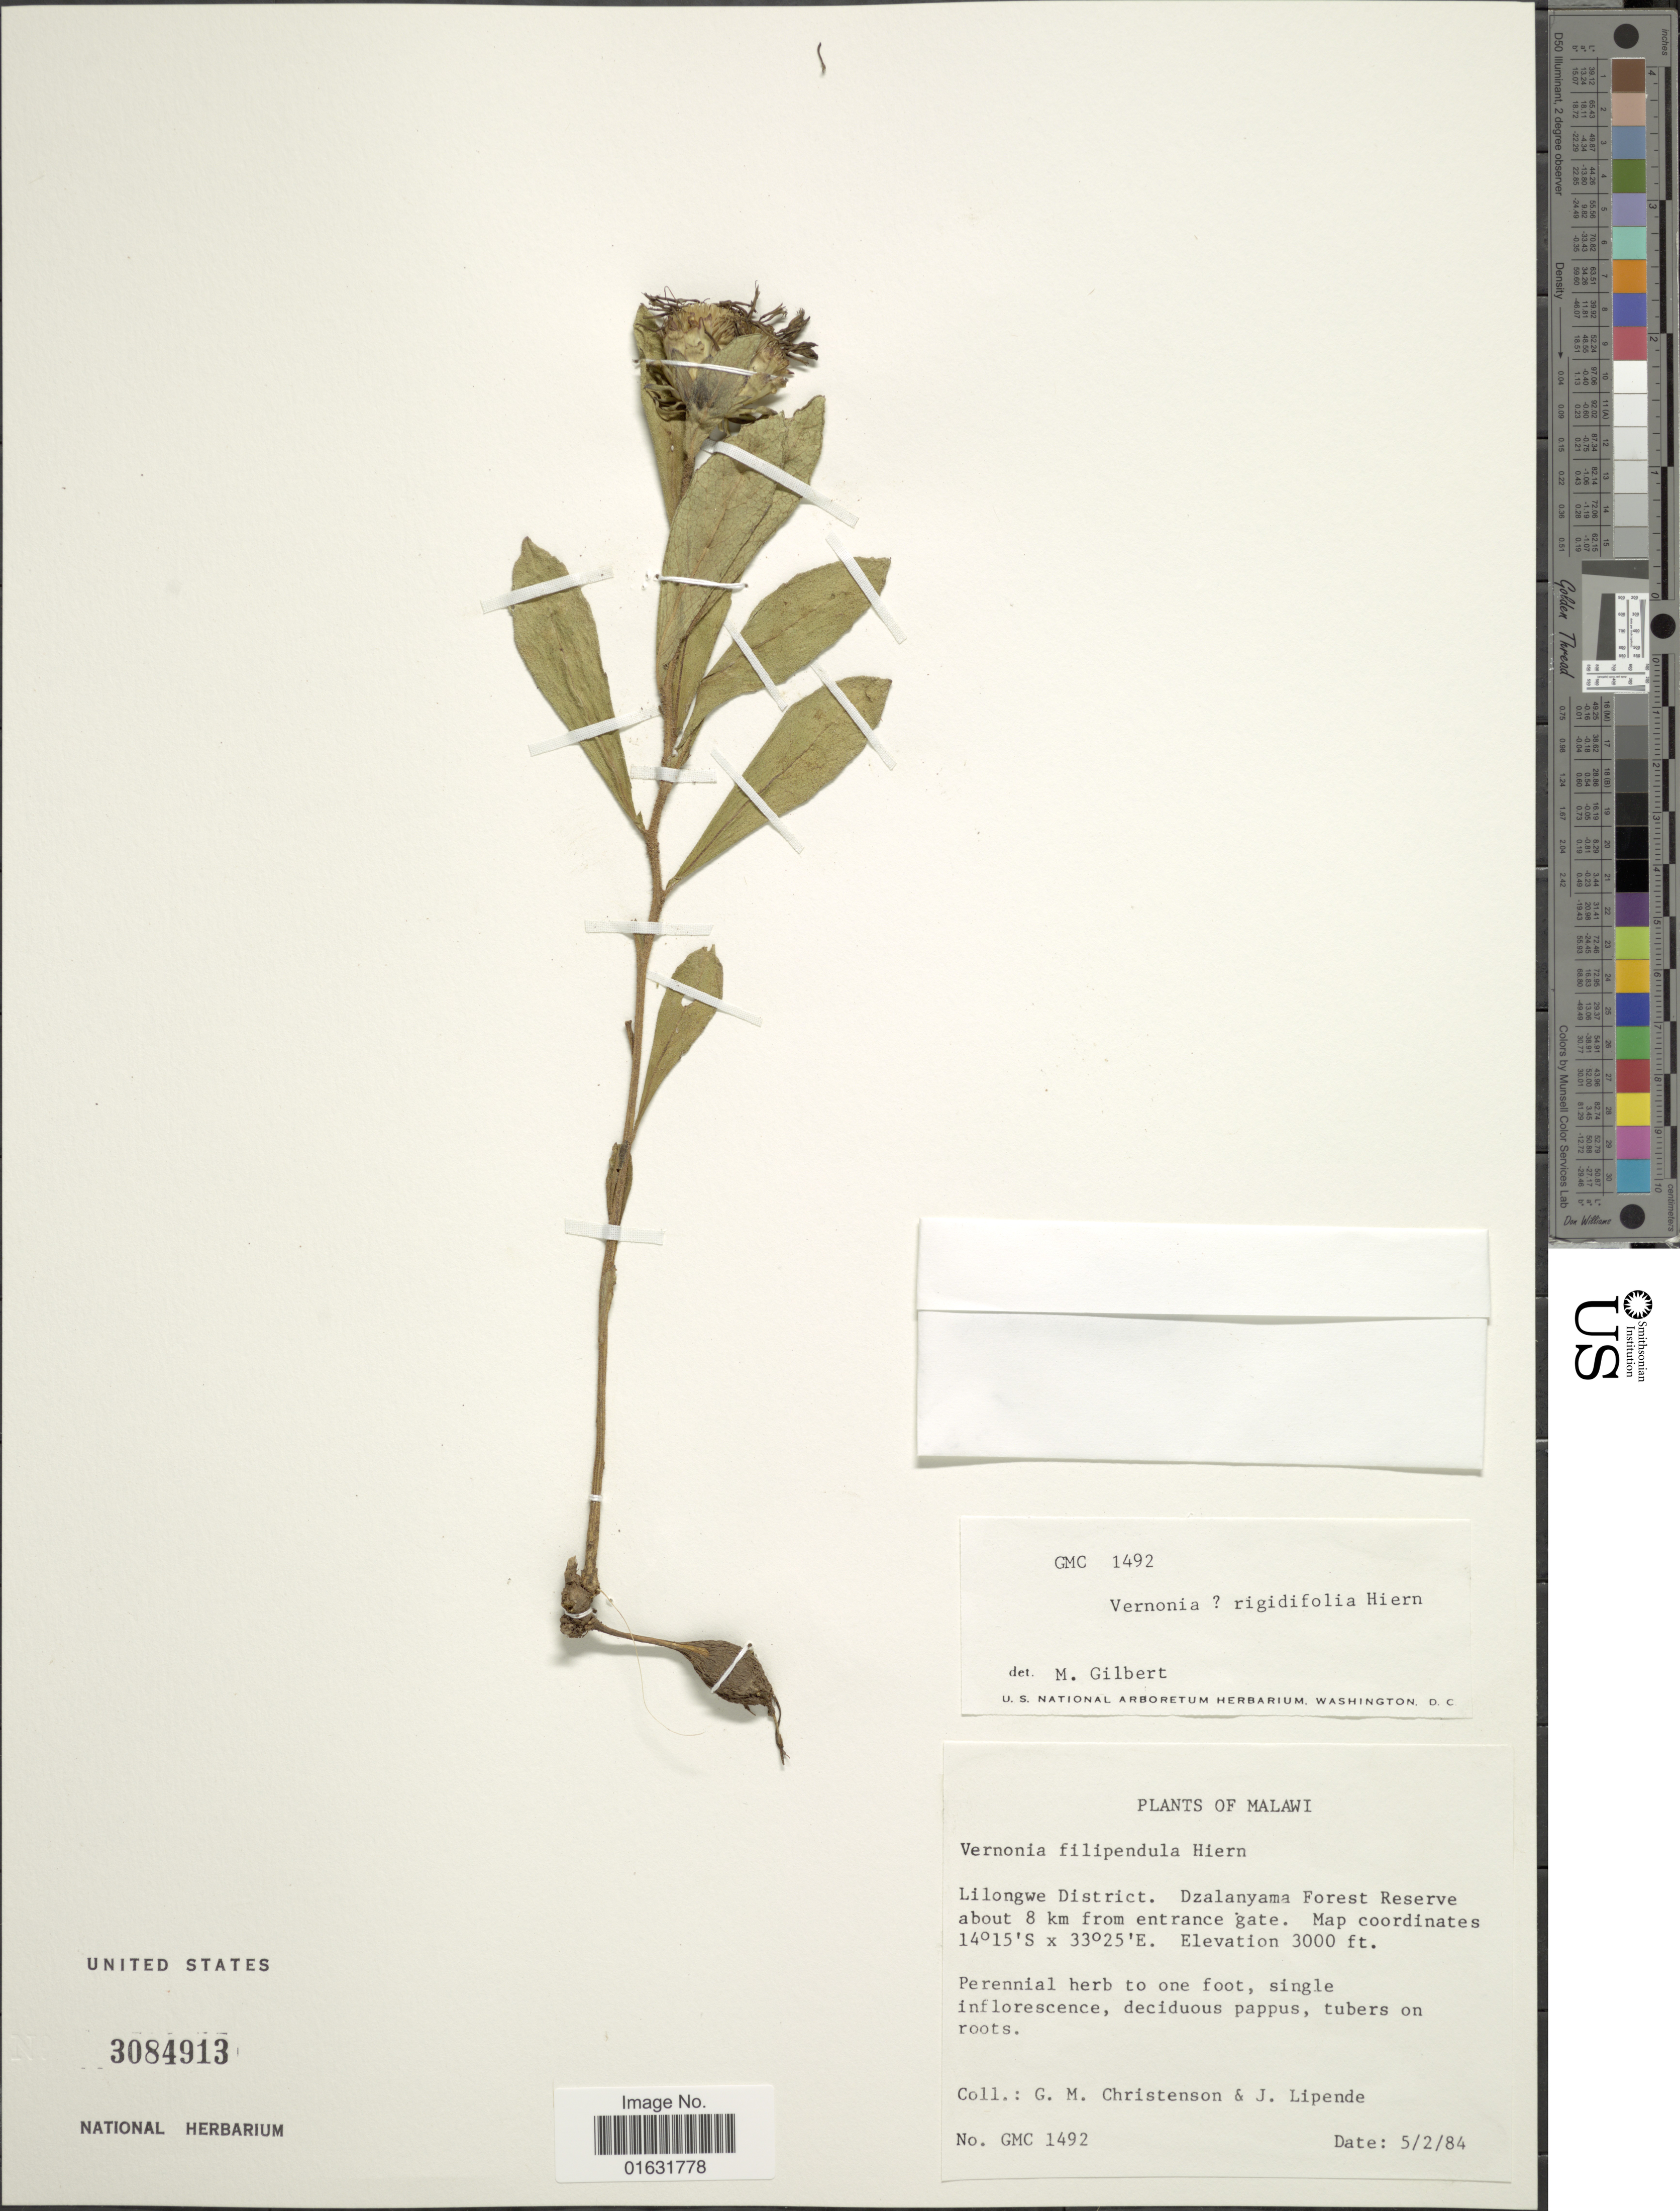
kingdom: Plantae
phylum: Tracheophyta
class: Magnoliopsida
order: Asterales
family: Asteraceae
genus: Baccharoides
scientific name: Baccharoides filipendula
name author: (Hiern) Isawumi et al.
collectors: G. Christenson & J. Lipende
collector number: GMC 1492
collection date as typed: Transcribed d/m/y: 5/2/84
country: Malawi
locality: Lilongwe District, Dzalanyama Forest Reserve about 8 km from entrance gate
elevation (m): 914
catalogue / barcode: US 3084913